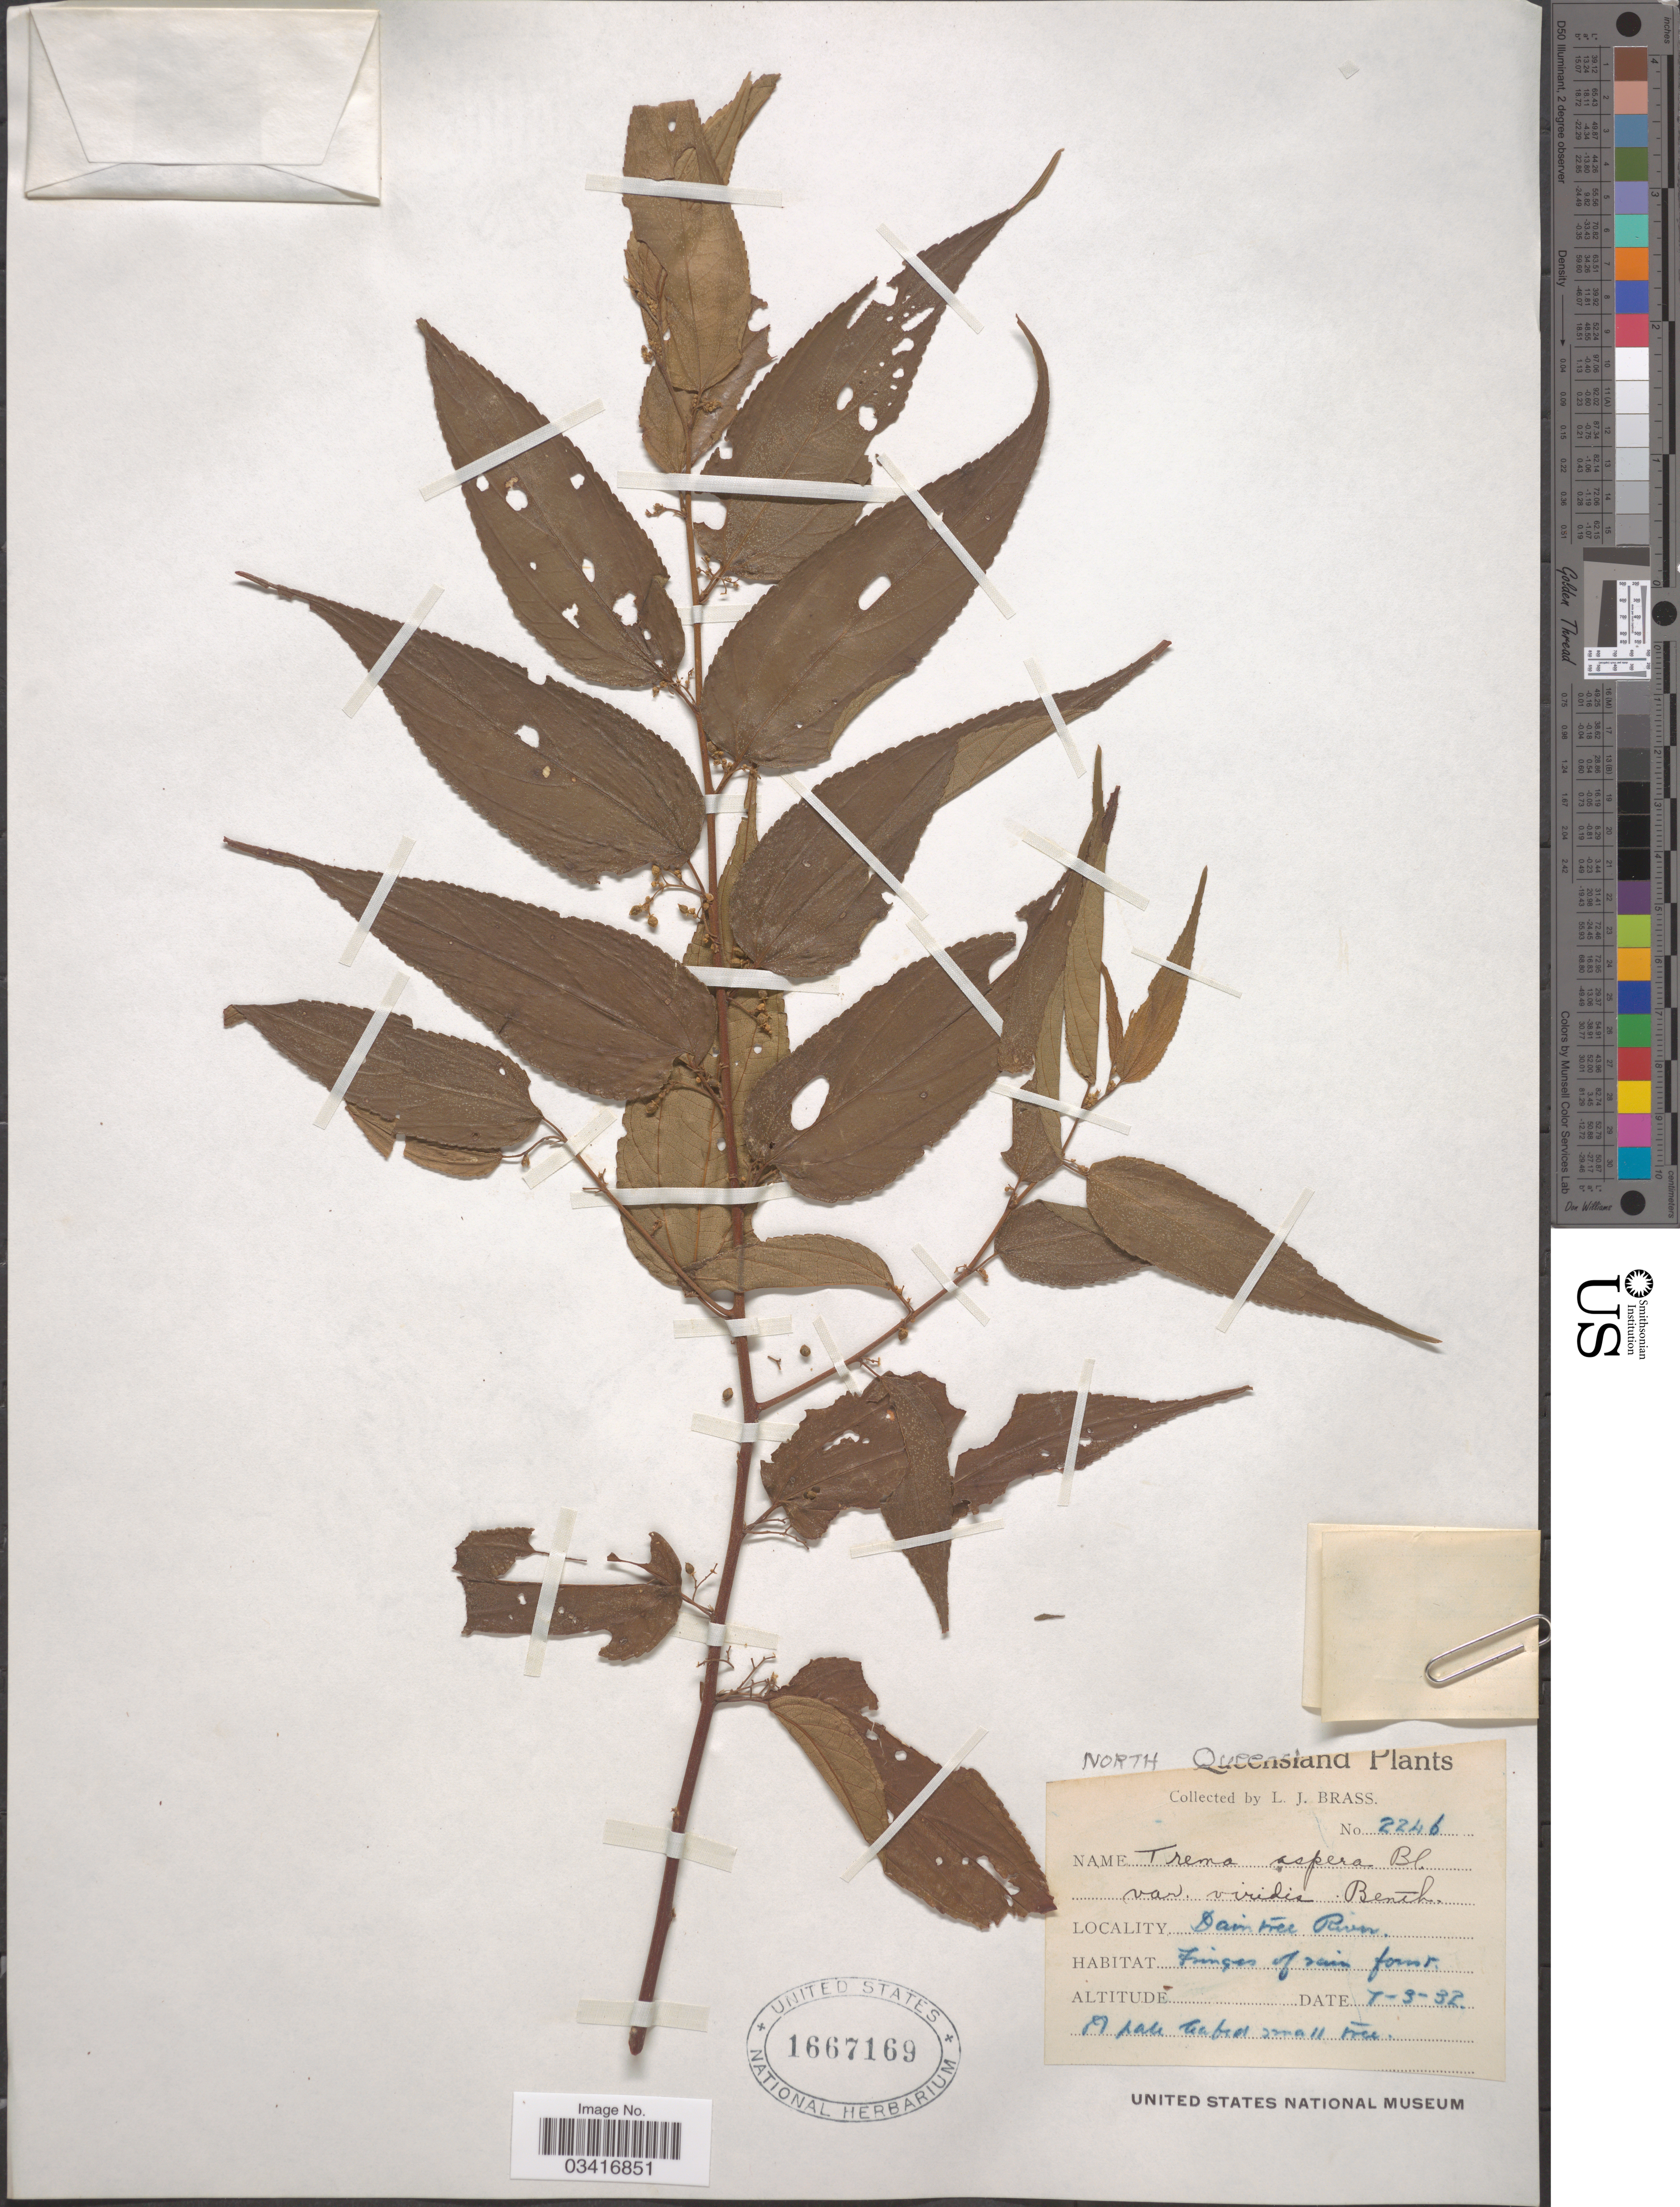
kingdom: Plantae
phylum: Tracheophyta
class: Magnoliopsida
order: Rosales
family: Cannabaceae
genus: Trema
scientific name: Trema asperum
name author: (Brongn.) Blume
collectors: L. J. Brass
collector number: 2246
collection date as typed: Transcribed d/m/y: 7/3/32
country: Australia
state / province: Queensland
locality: North Queensland. Daintree River.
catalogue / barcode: US 1667169